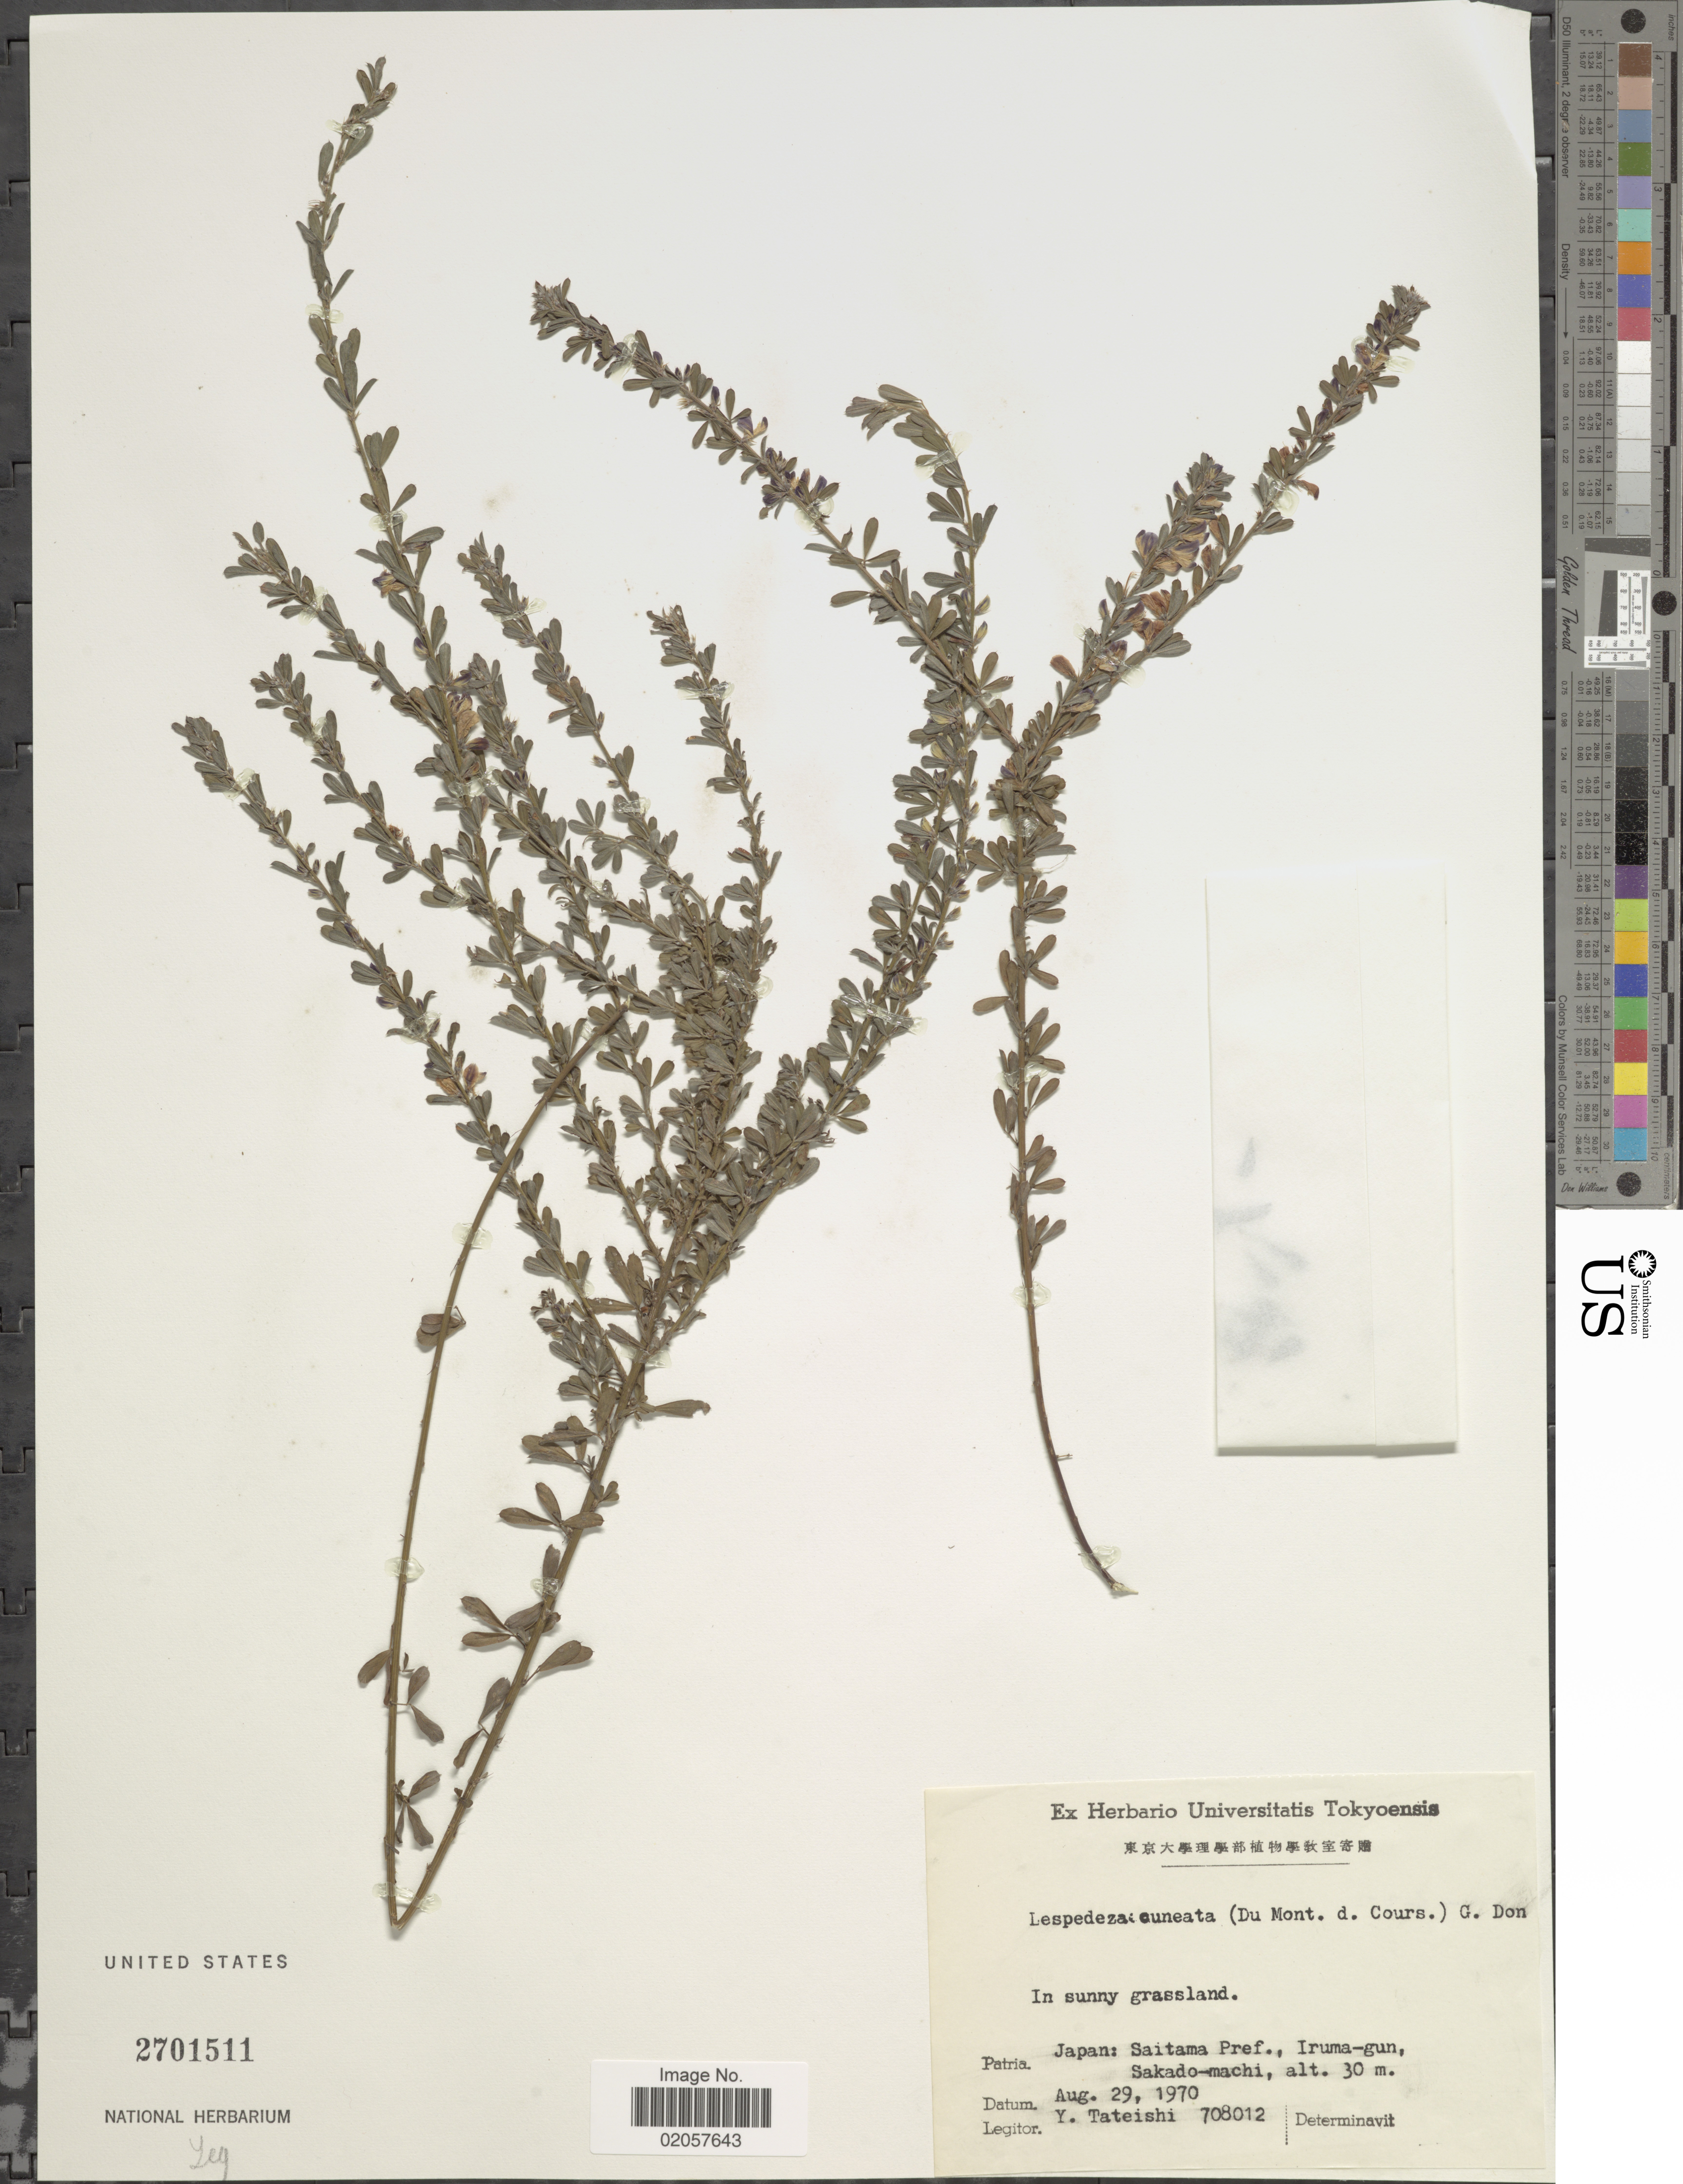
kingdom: Plantae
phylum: Tracheophyta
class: Magnoliopsida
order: Fabales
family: Fabaceae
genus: Lespedeza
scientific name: Lespedeza cuneata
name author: (Dum. Cours.) G. Don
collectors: Y. Tateishi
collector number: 708012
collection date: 1970-08-29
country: Japan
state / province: Saitama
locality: Iruma-gun, Sakado-machi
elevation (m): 30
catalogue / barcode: US 2701511